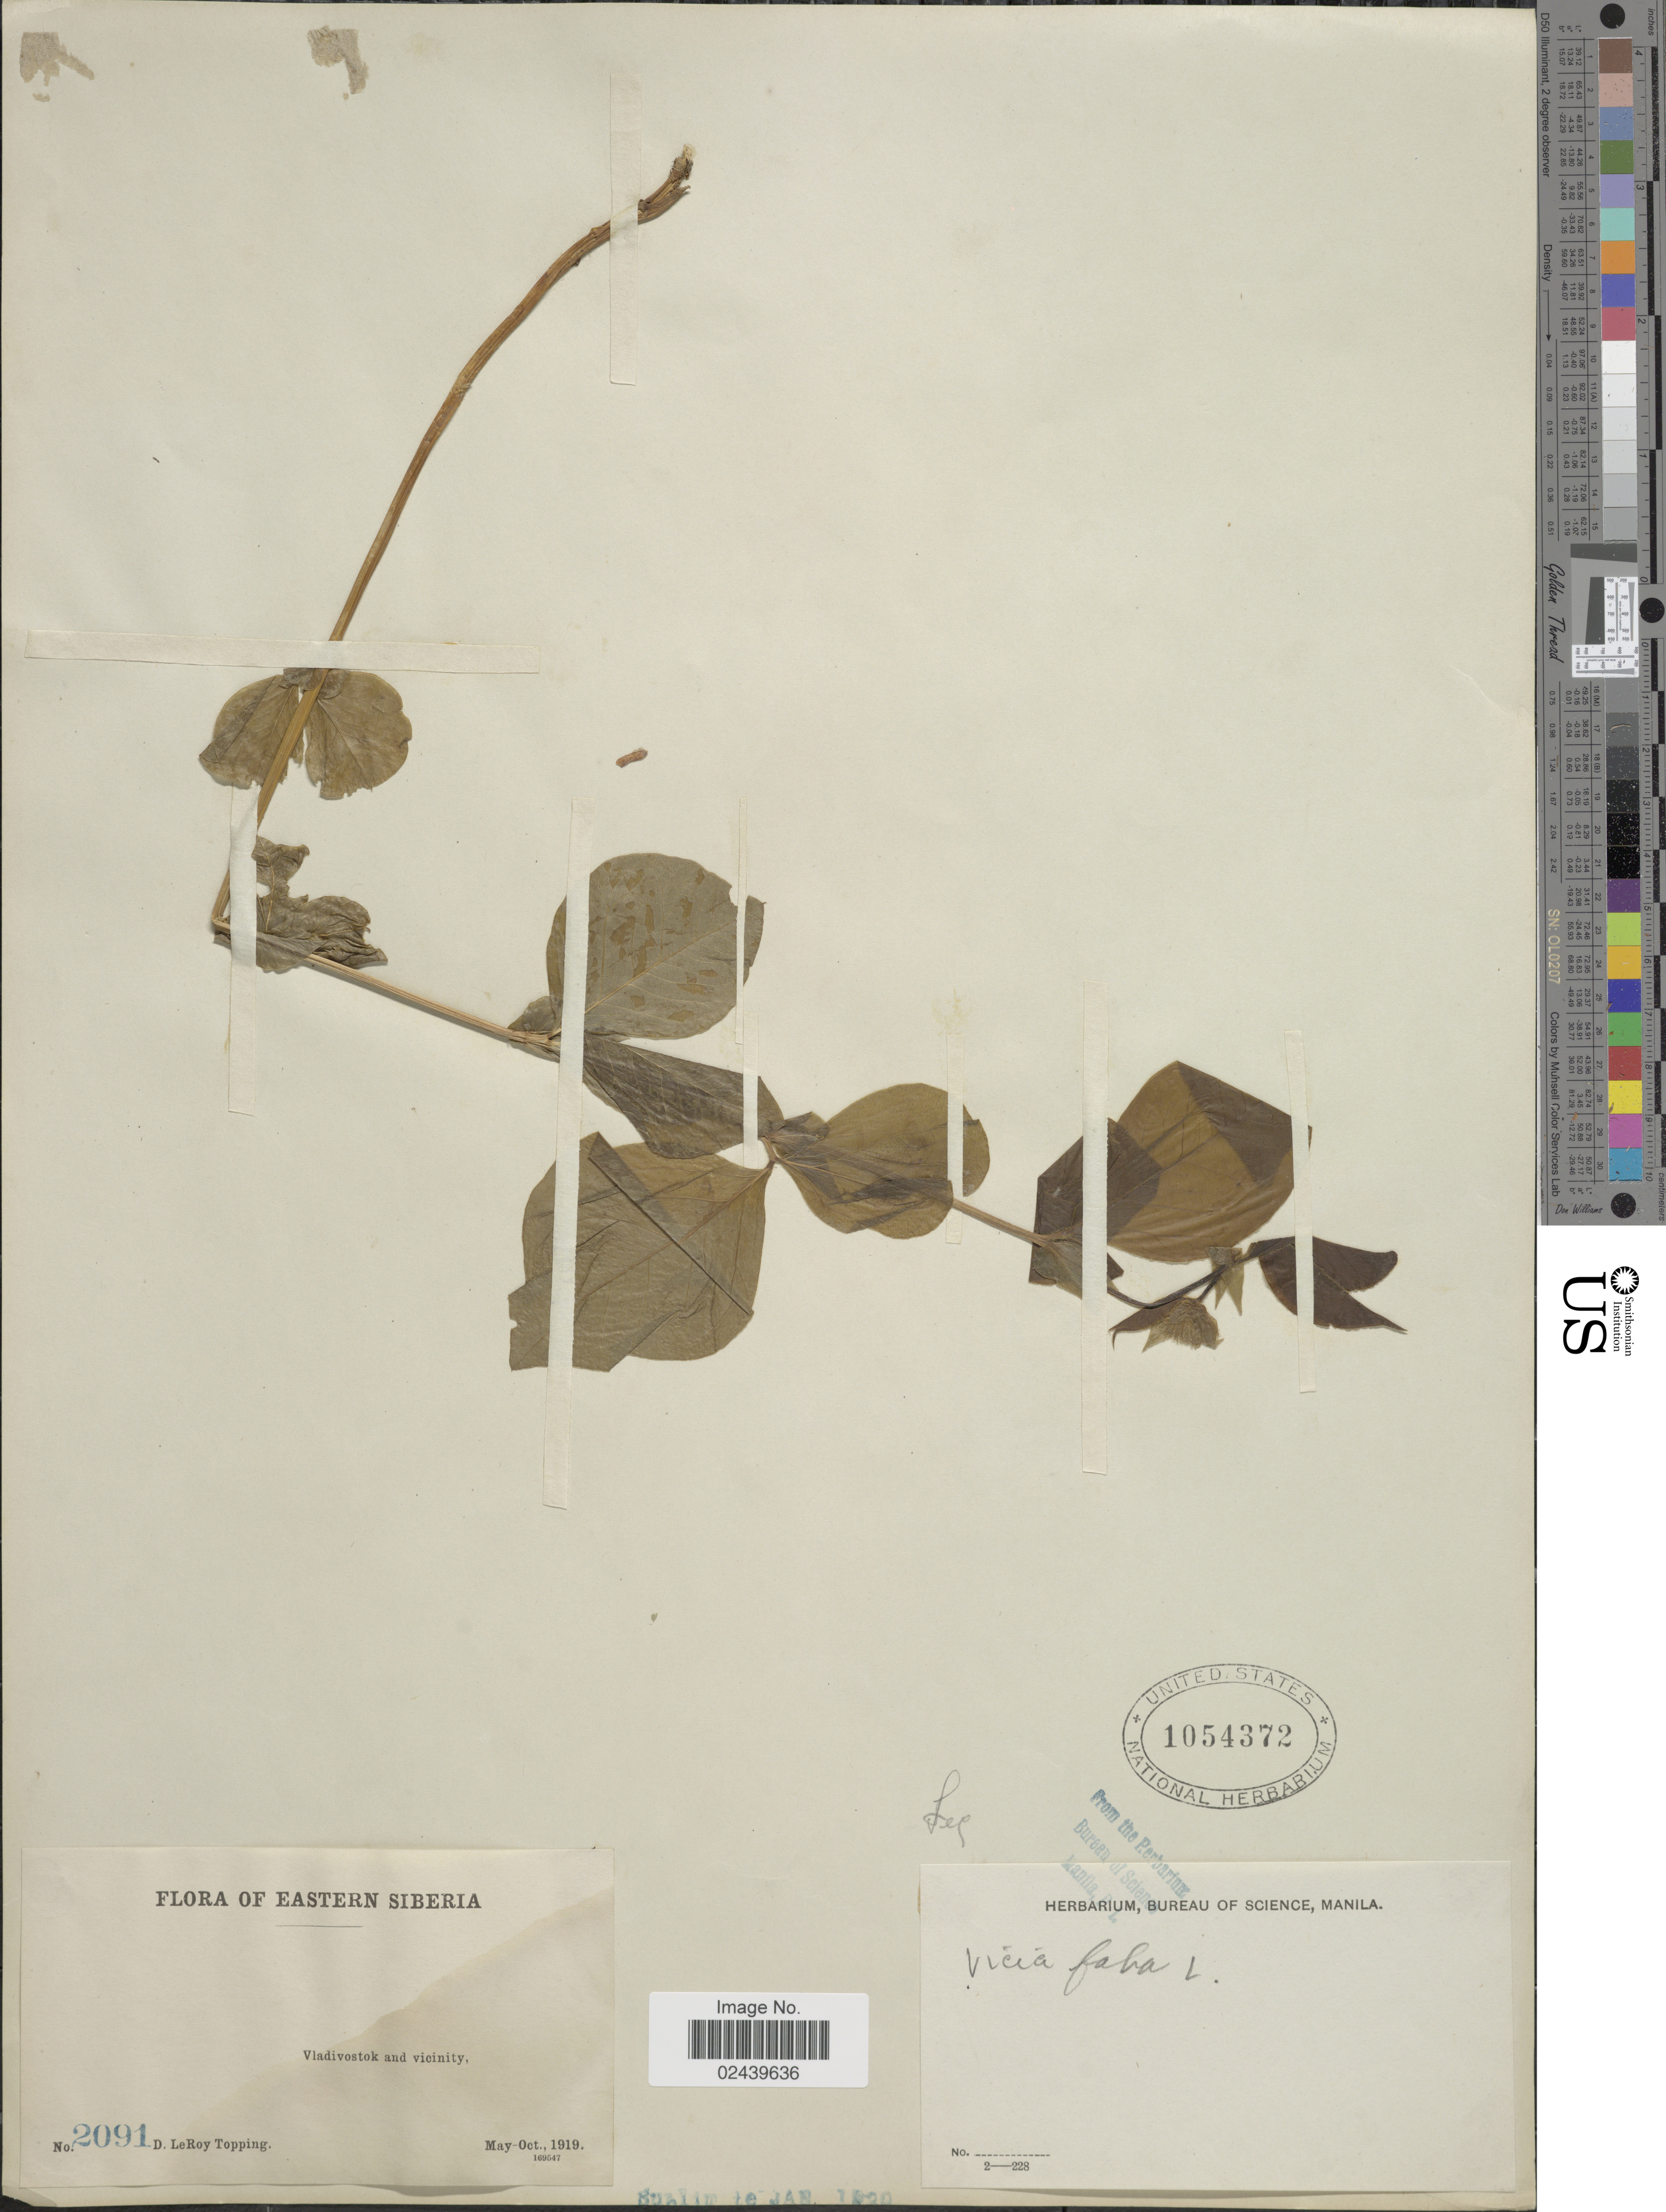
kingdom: Plantae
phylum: Tracheophyta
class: Magnoliopsida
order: Fabales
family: Fabaceae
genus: Vicia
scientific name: Vicia faba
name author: L.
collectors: D. L. Topping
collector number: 2091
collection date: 1919-05/1919-10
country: Russian Federation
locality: Eastern Siberia. Vladivostok and vicinity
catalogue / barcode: US 1054372